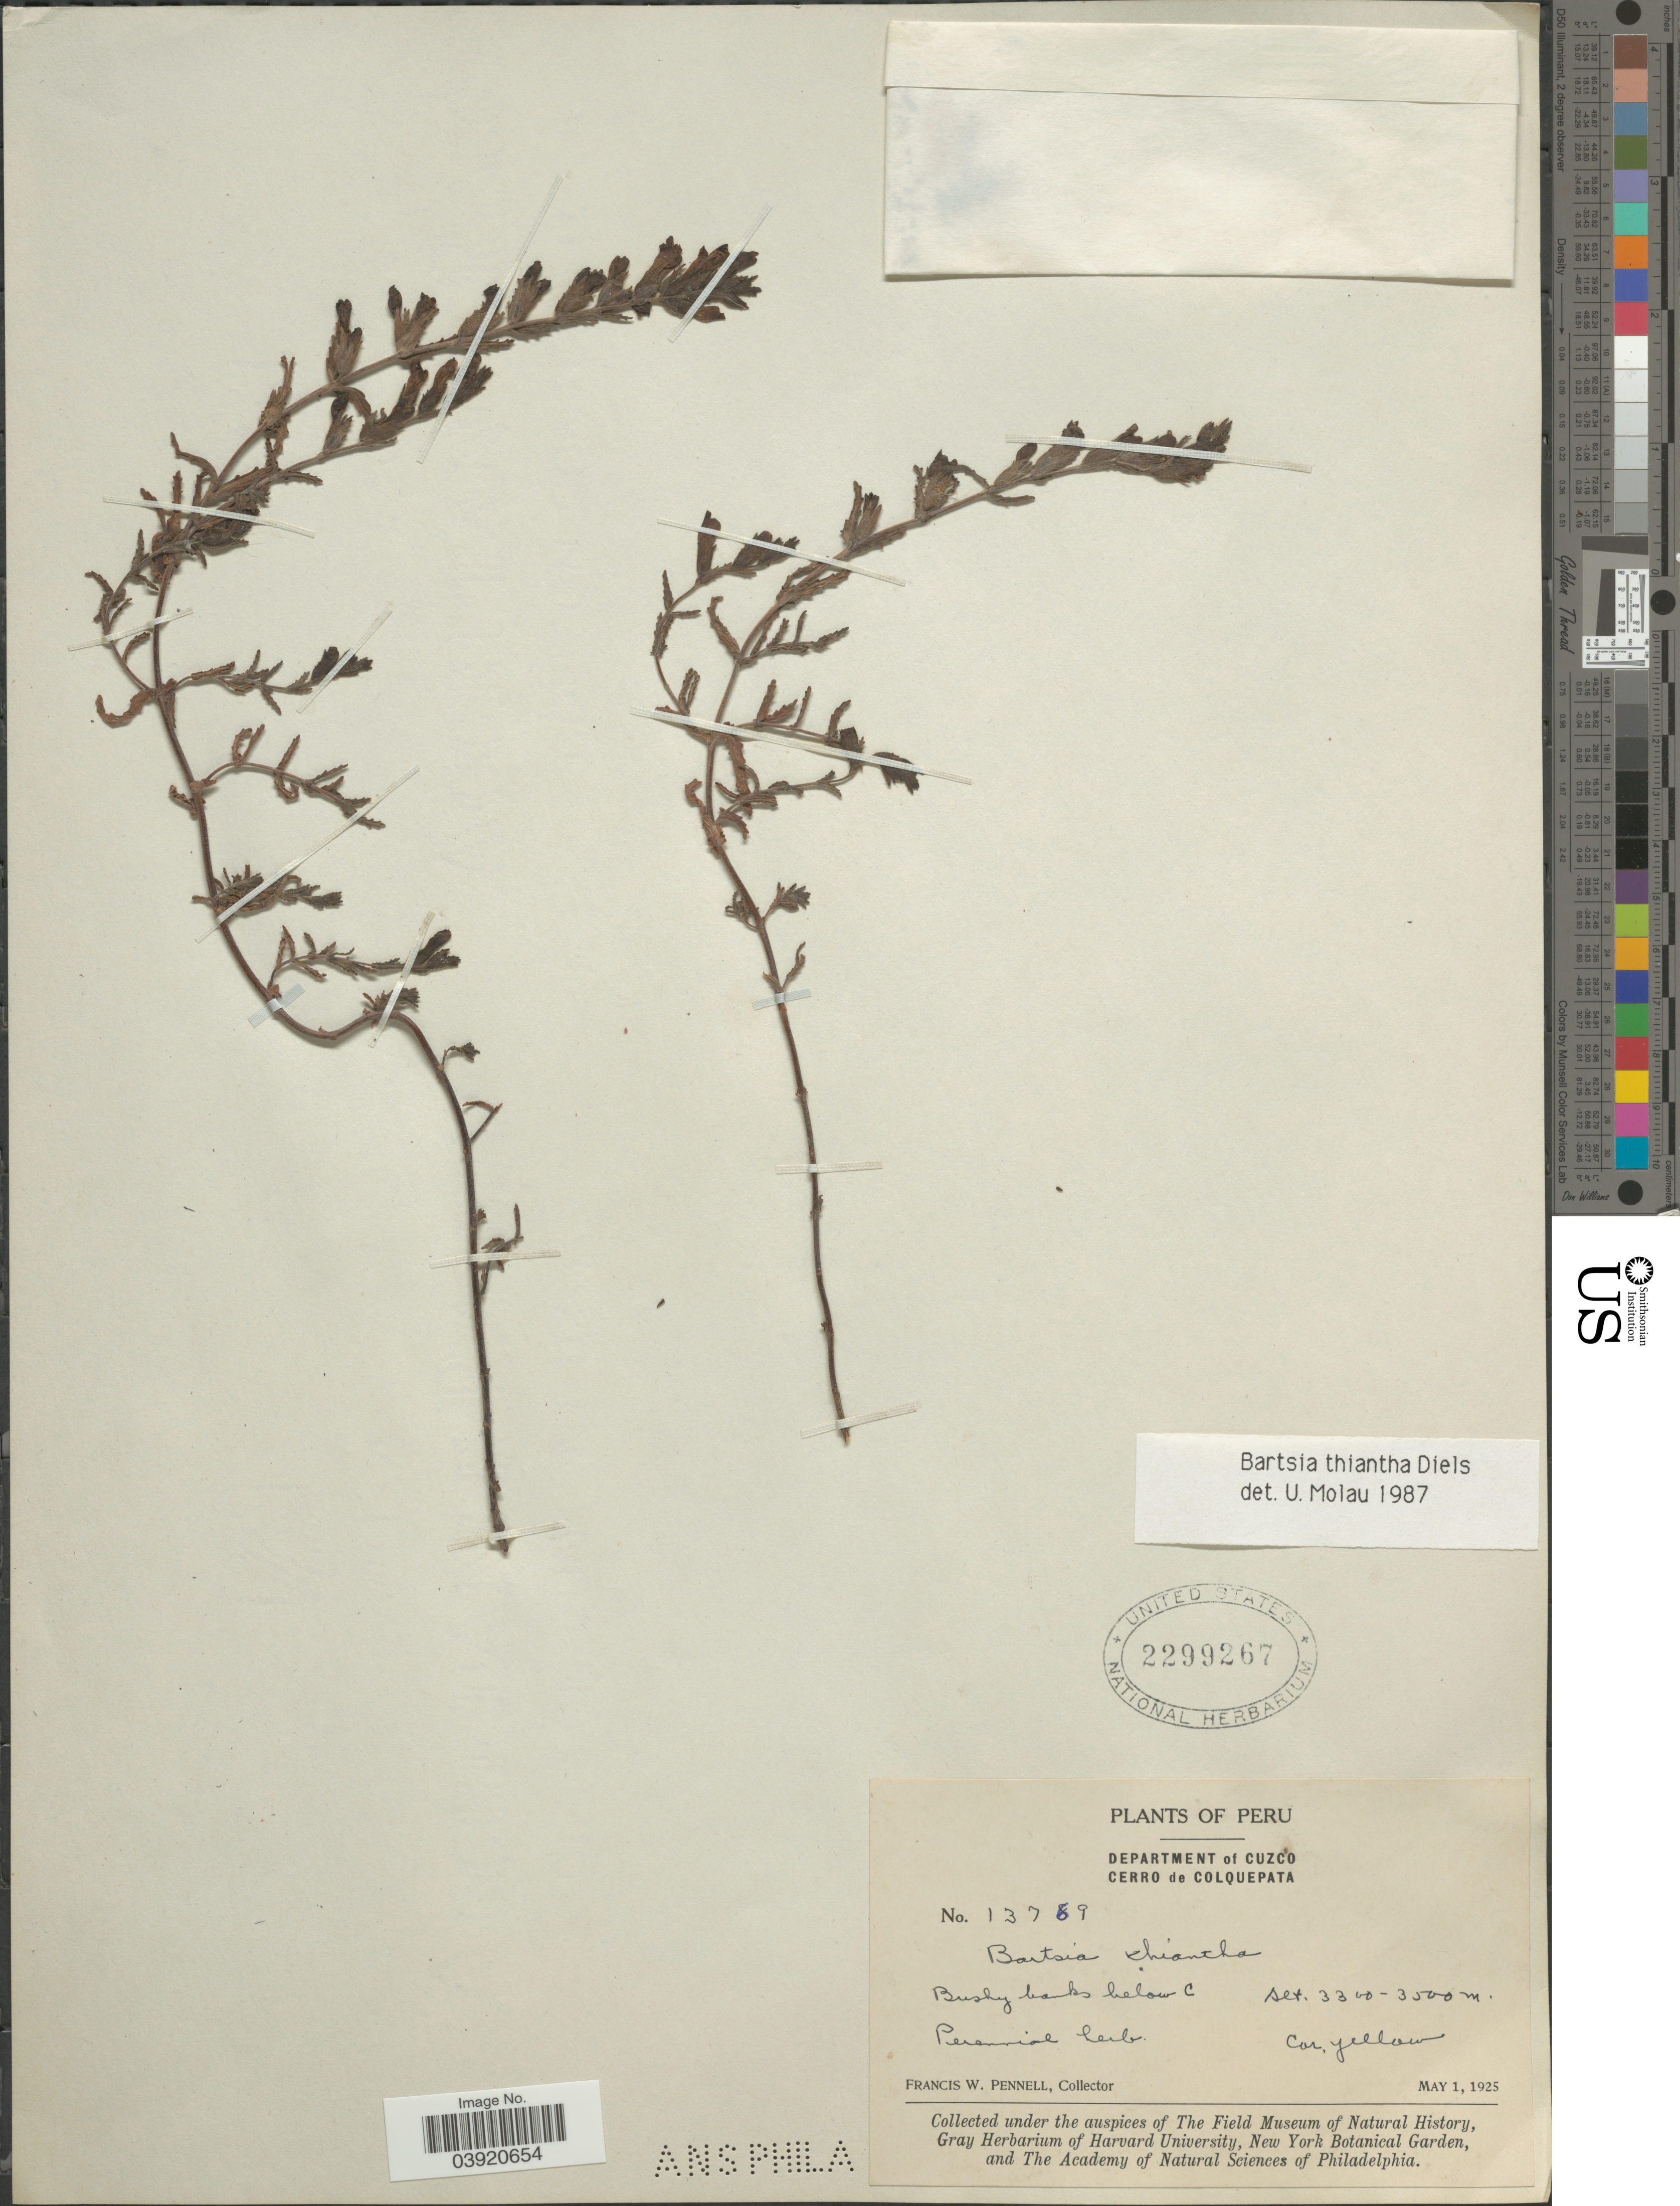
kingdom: Plantae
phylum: Tracheophyta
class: Magnoliopsida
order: Lamiales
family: Orobanchaceae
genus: Bartsia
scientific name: Bartsia thiantha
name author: Diels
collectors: F. W. Pennell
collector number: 13769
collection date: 1925-05-01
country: Peru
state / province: Cusco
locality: Department of Cuzco. Cerro de Colquepata.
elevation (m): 3300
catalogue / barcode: US 2299267